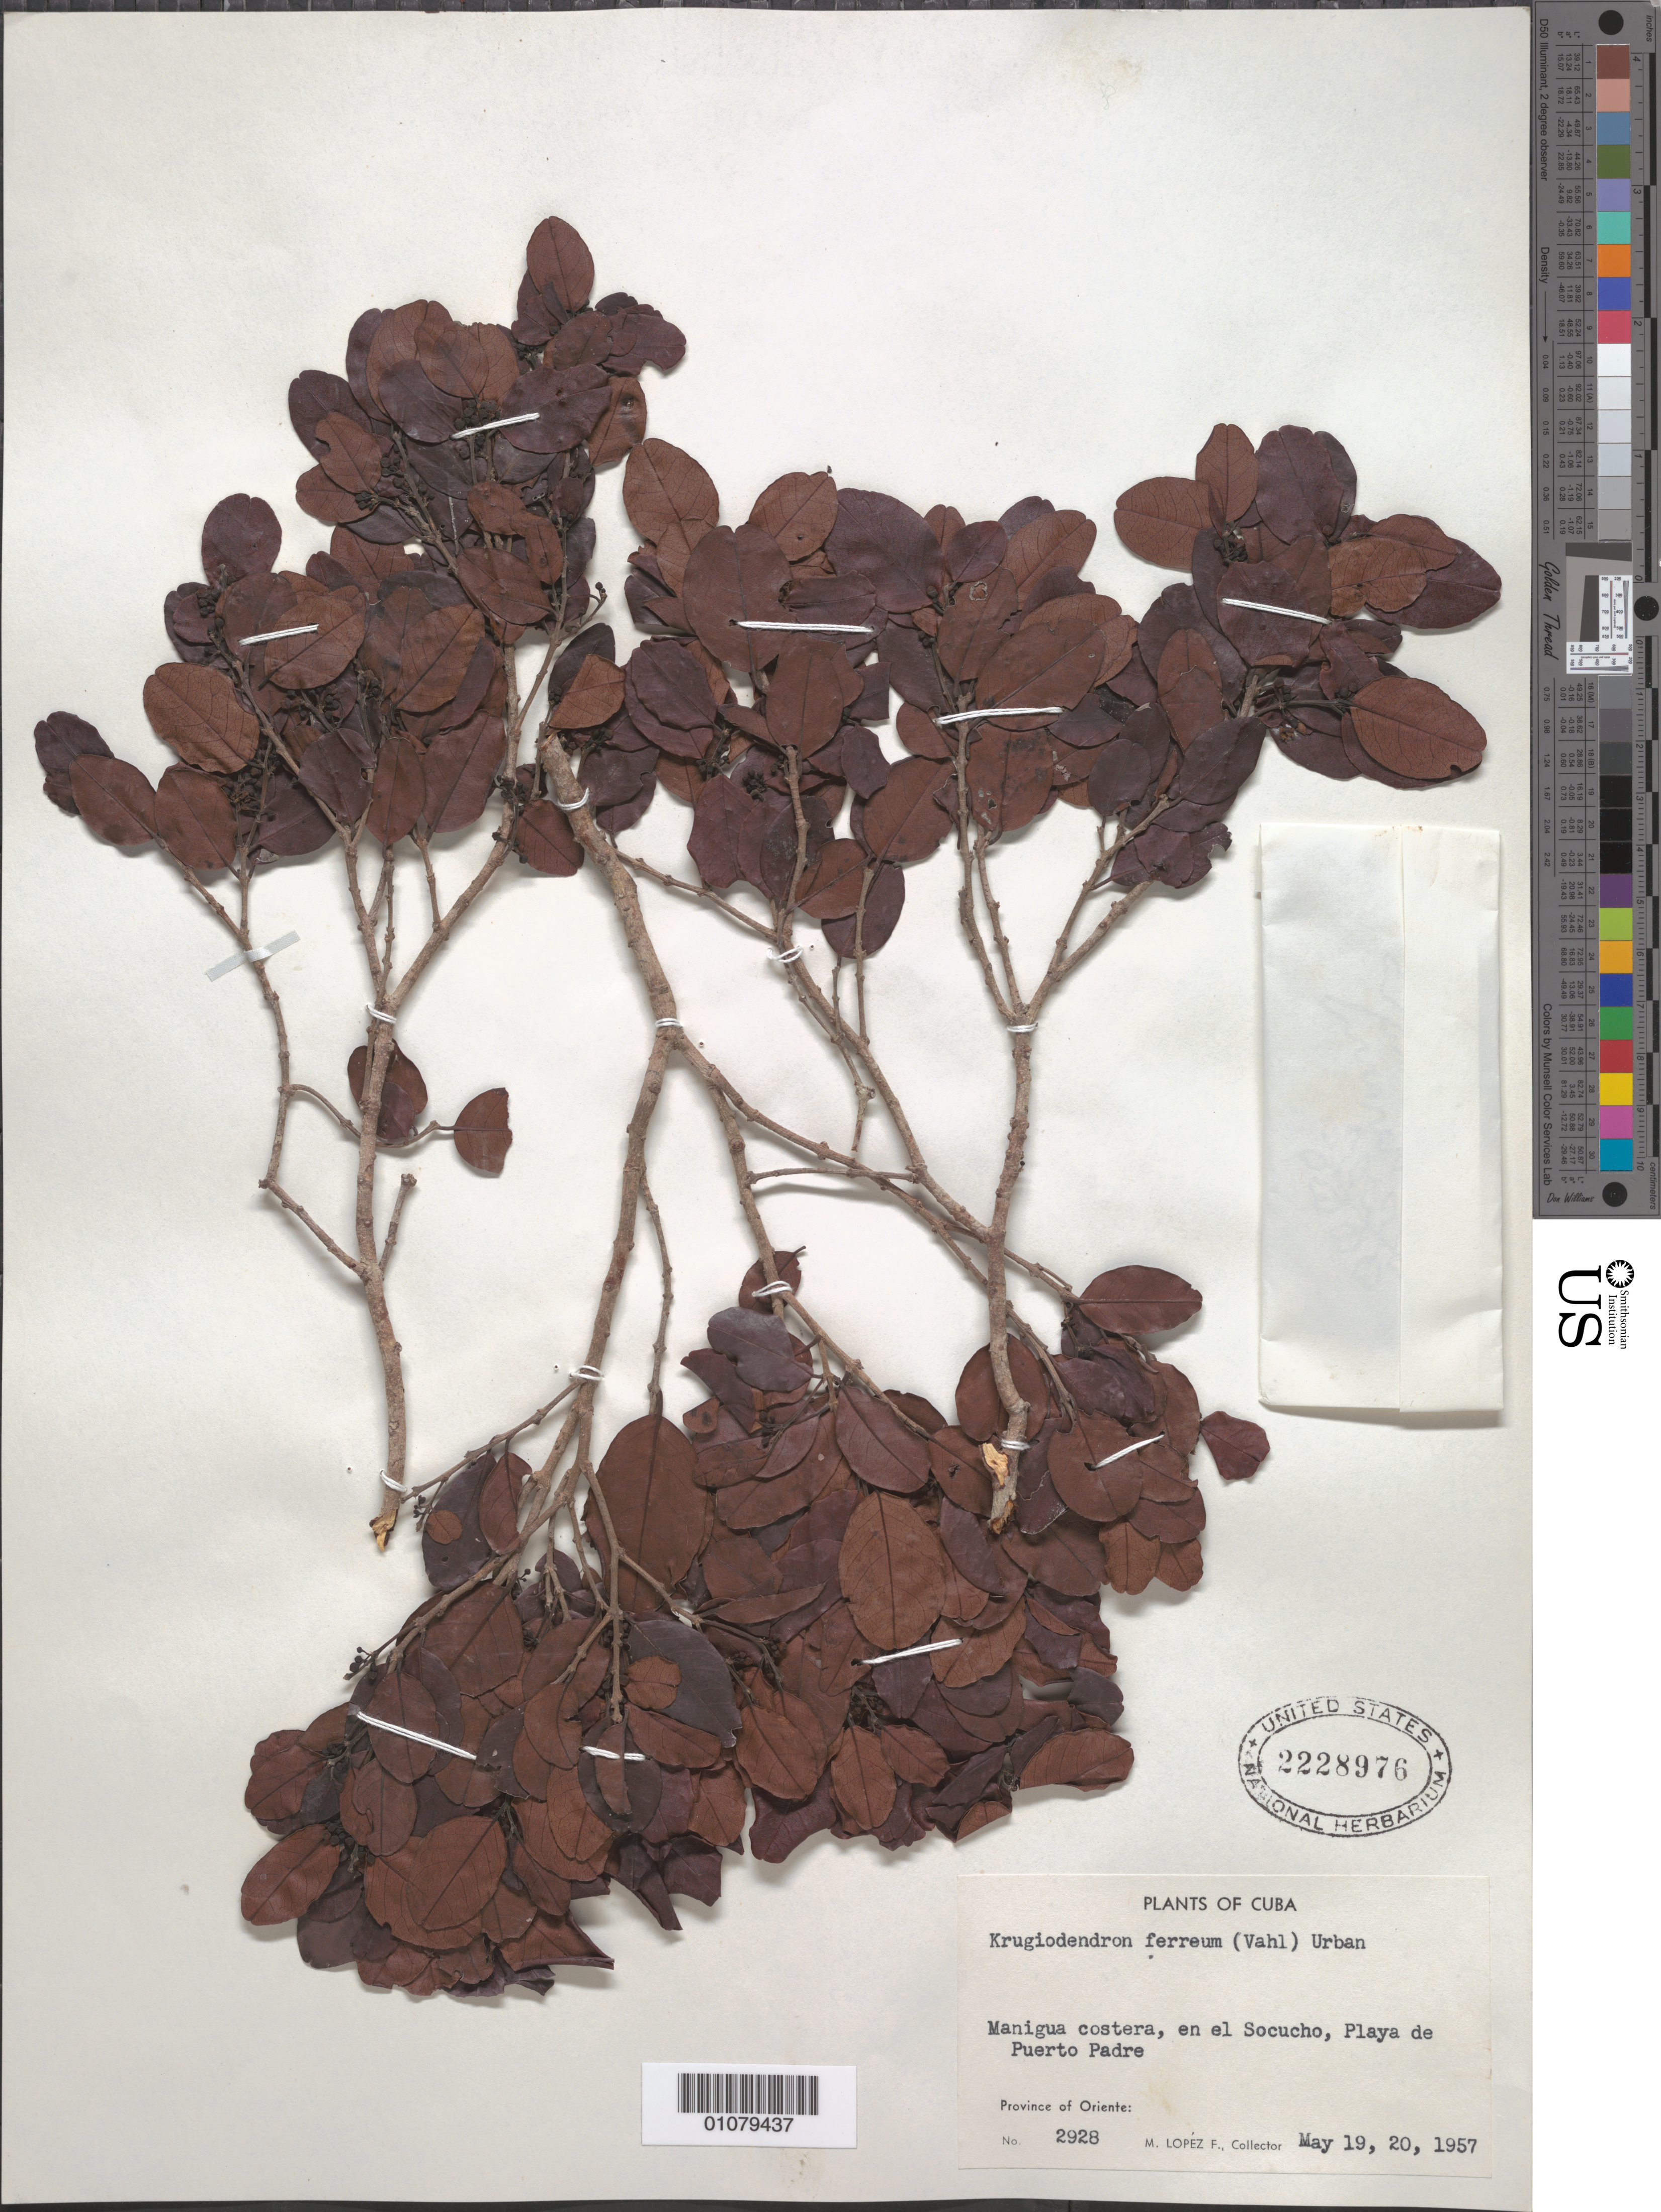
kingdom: Plantae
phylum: Tracheophyta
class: Magnoliopsida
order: Rosales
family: Rhamnaceae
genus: Krugiodendron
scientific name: Krugiodendron ferreum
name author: (Vahl) Urb.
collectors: M. López Figueiras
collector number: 2928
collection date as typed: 19 May 1957 and 20 May 1957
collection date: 1957-05-19,1957-05-20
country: Cuba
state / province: Las Tunas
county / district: Puerto Padre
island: Cuba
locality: Manigua costera, en el Socucho, Playa de Puerto Padre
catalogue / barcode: US 2228976